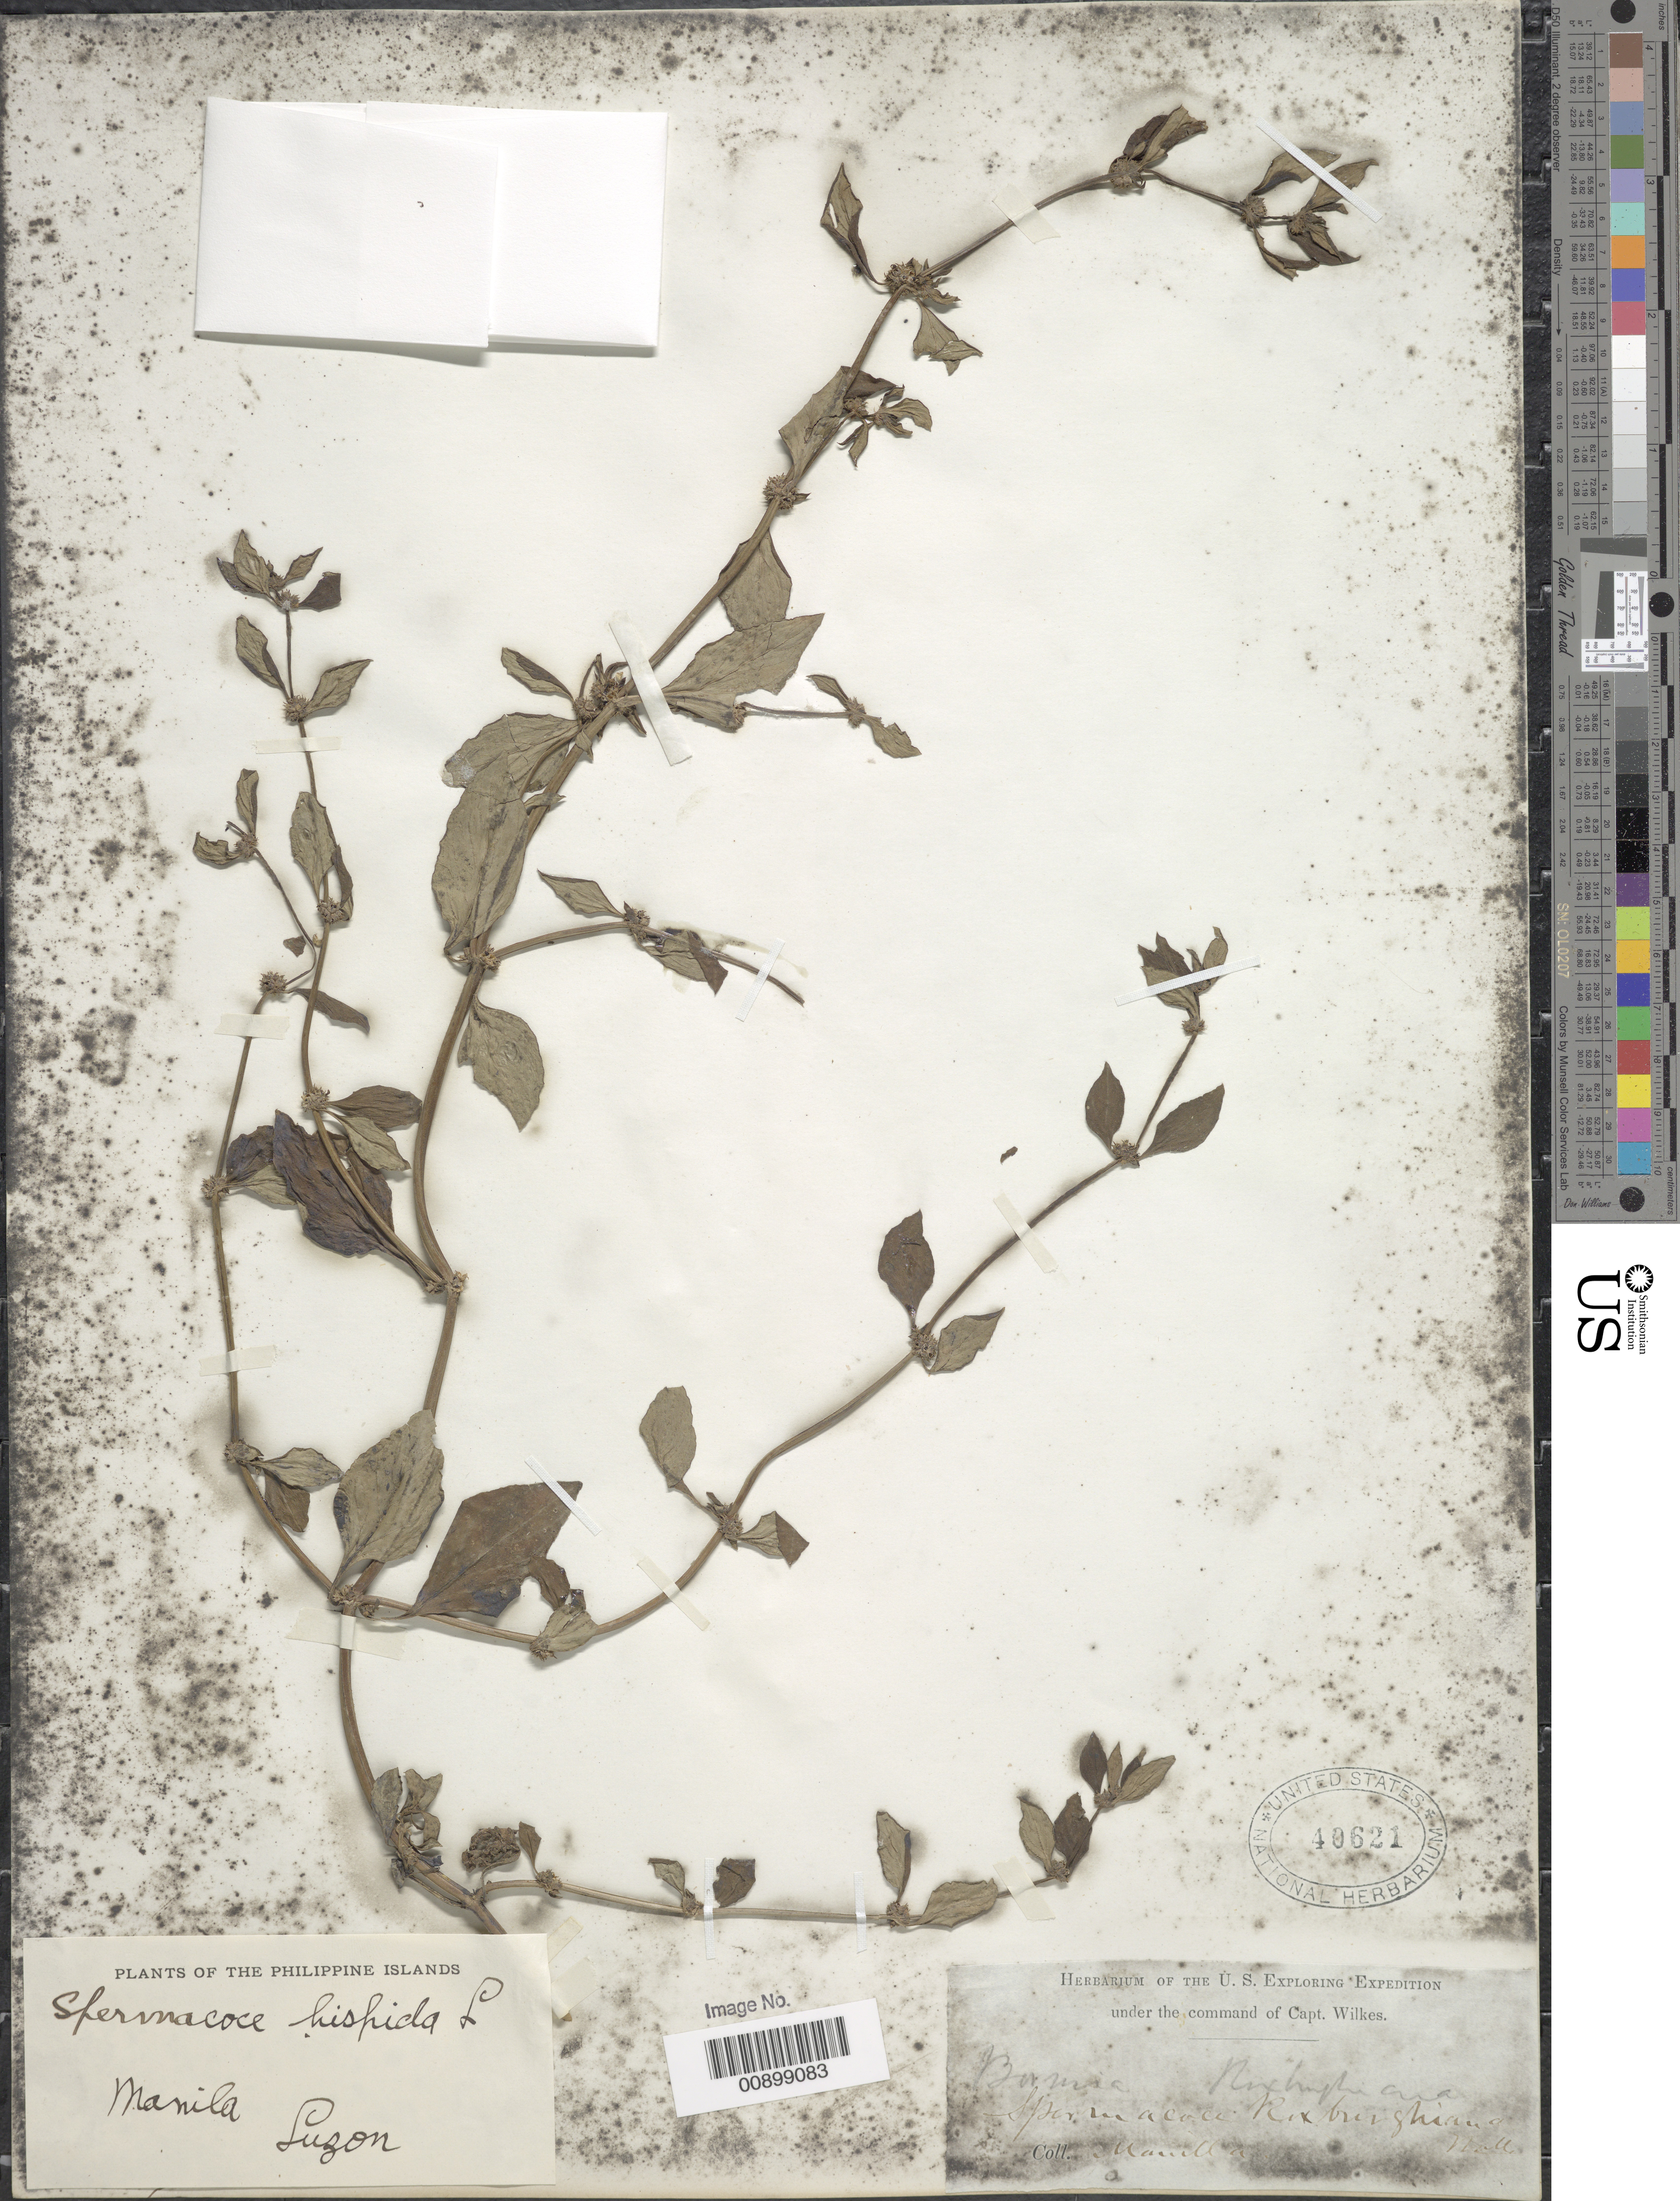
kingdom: Plantae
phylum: Tracheophyta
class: Magnoliopsida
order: Gentianales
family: Rubiaceae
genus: Spermacoce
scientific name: Spermacoce ocymoides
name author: Burm. f.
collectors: Wilkes Explor. Exped.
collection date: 1838/1842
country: Philippines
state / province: National Capital Region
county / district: Manila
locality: Manilla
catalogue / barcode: US 40621